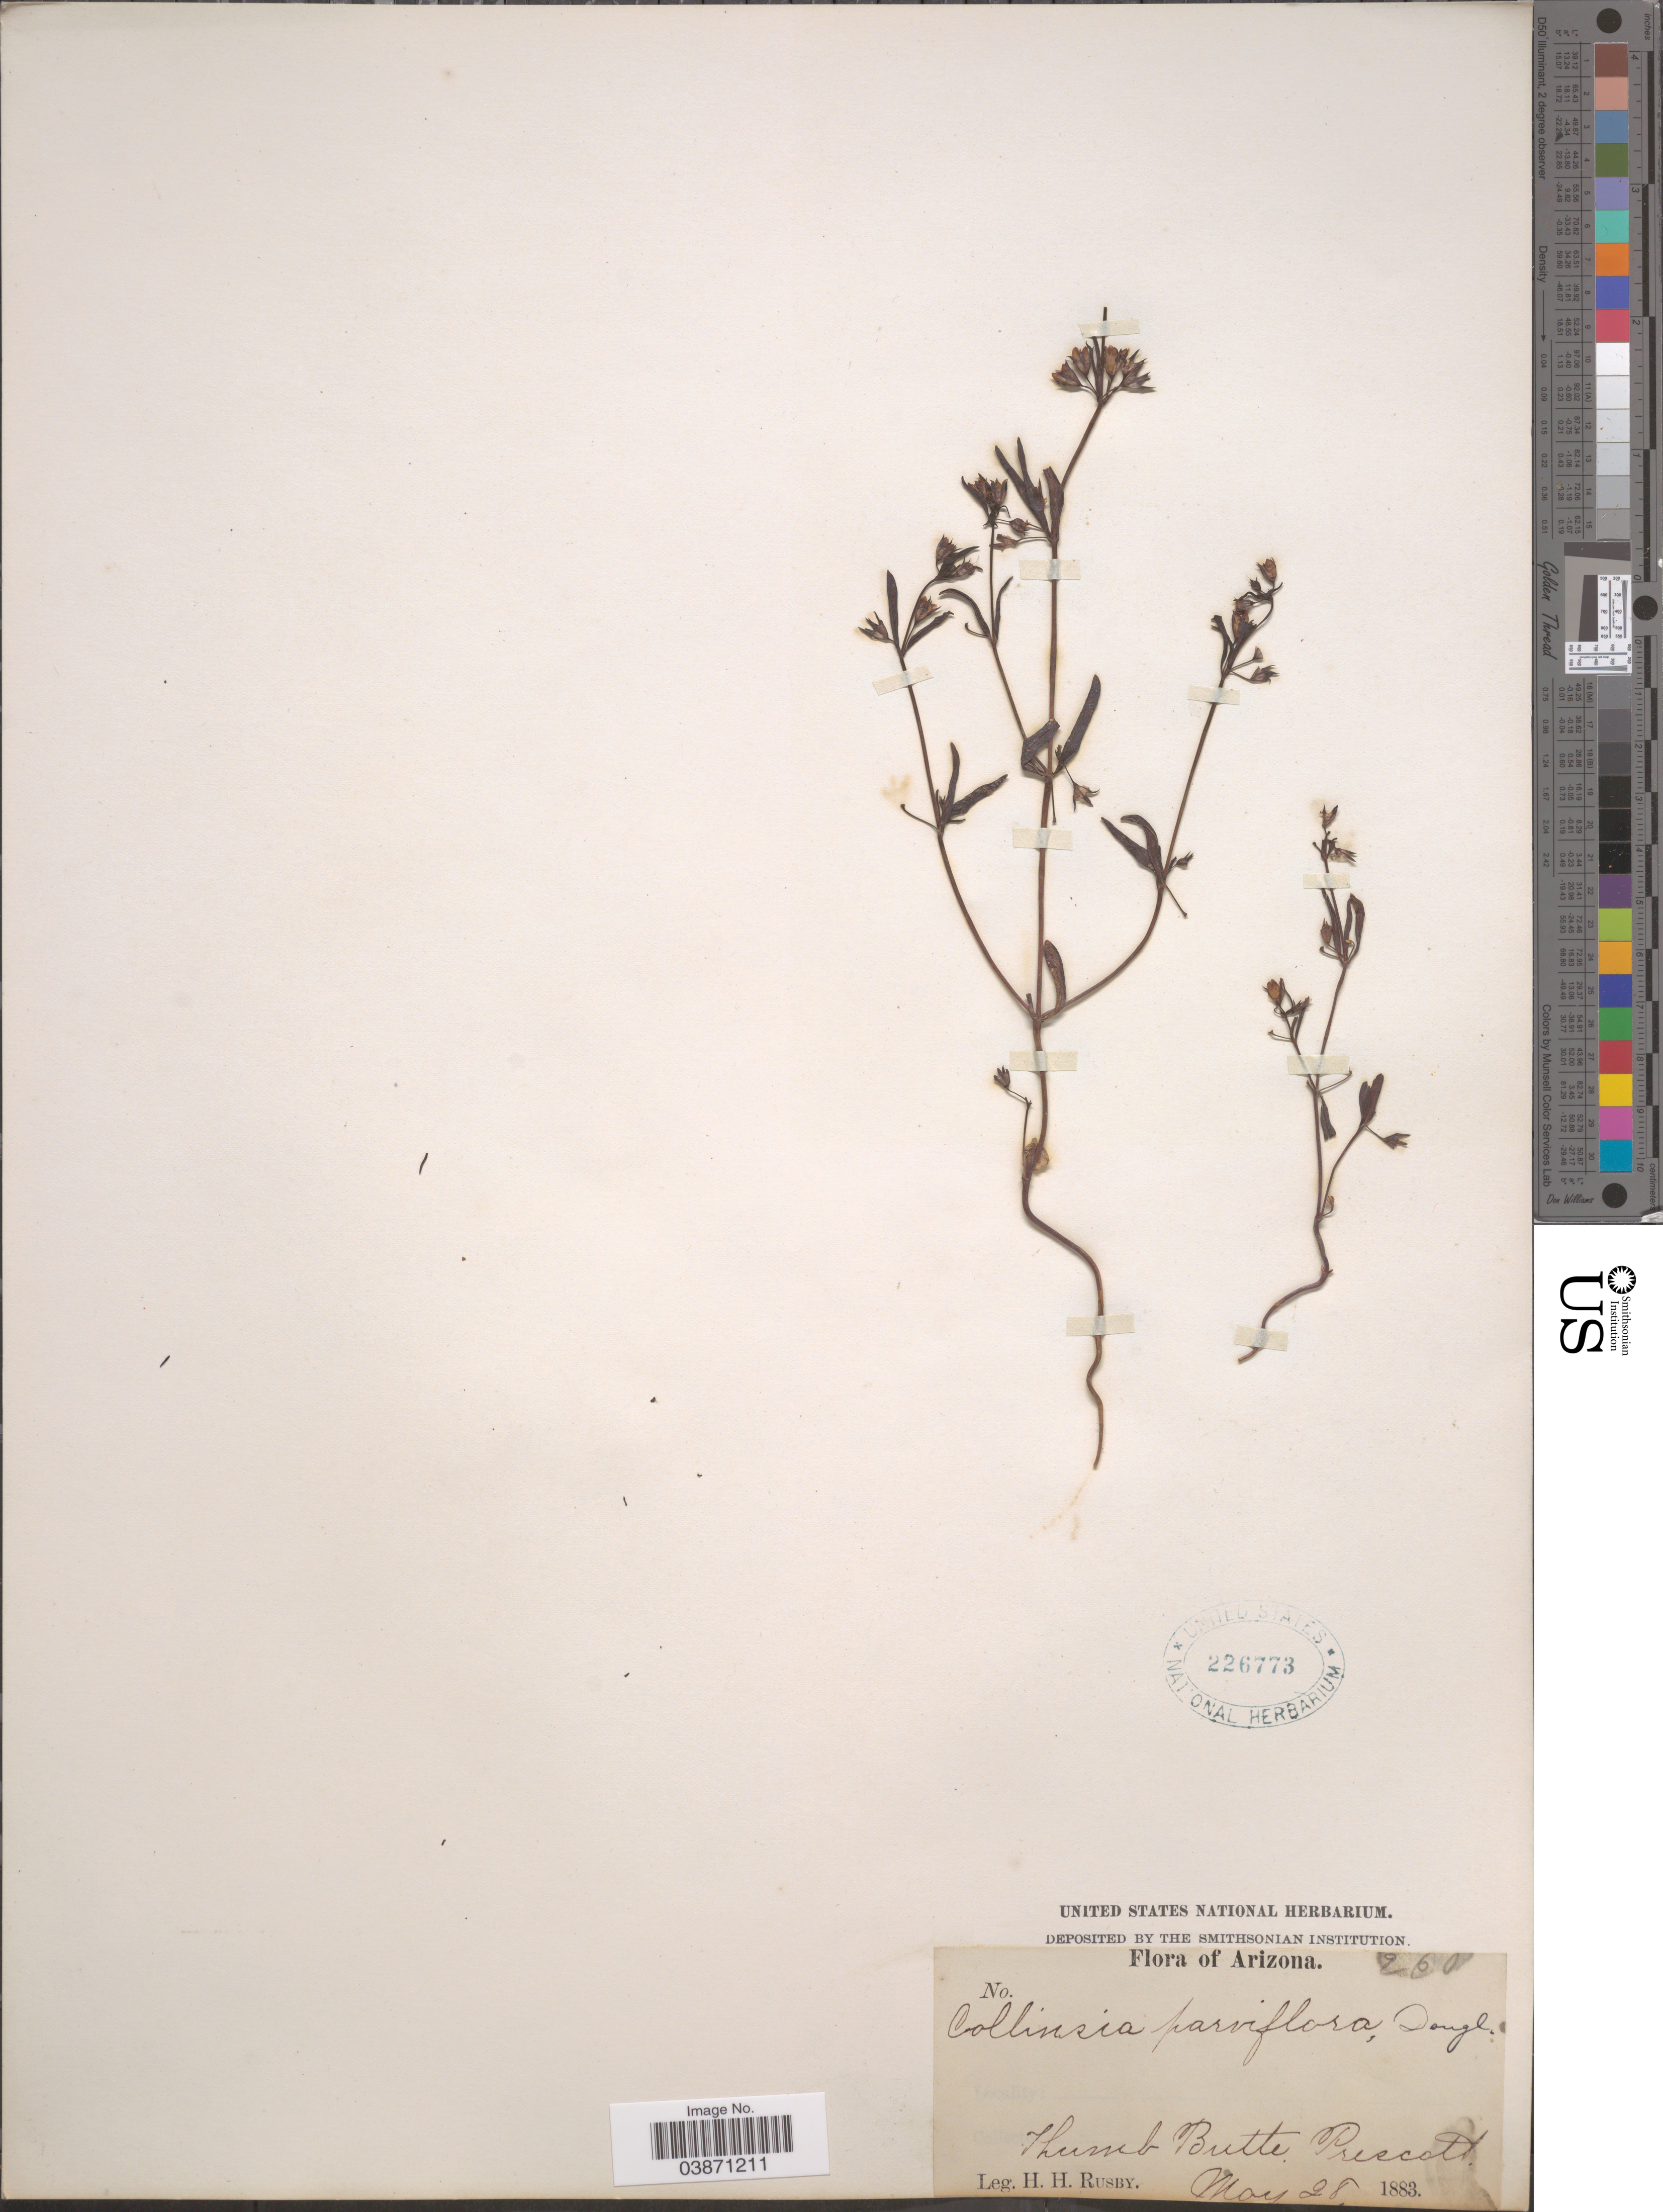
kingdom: Plantae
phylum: Tracheophyta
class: Magnoliopsida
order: Lamiales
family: Plantaginaceae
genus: Collinsia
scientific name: Collinsia parviflora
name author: Douglas ex Lindl.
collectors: H. H. Rusby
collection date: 1883-05-28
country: United States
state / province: Arizona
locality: Thumb Butte. Prescott.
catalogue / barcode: US 226773